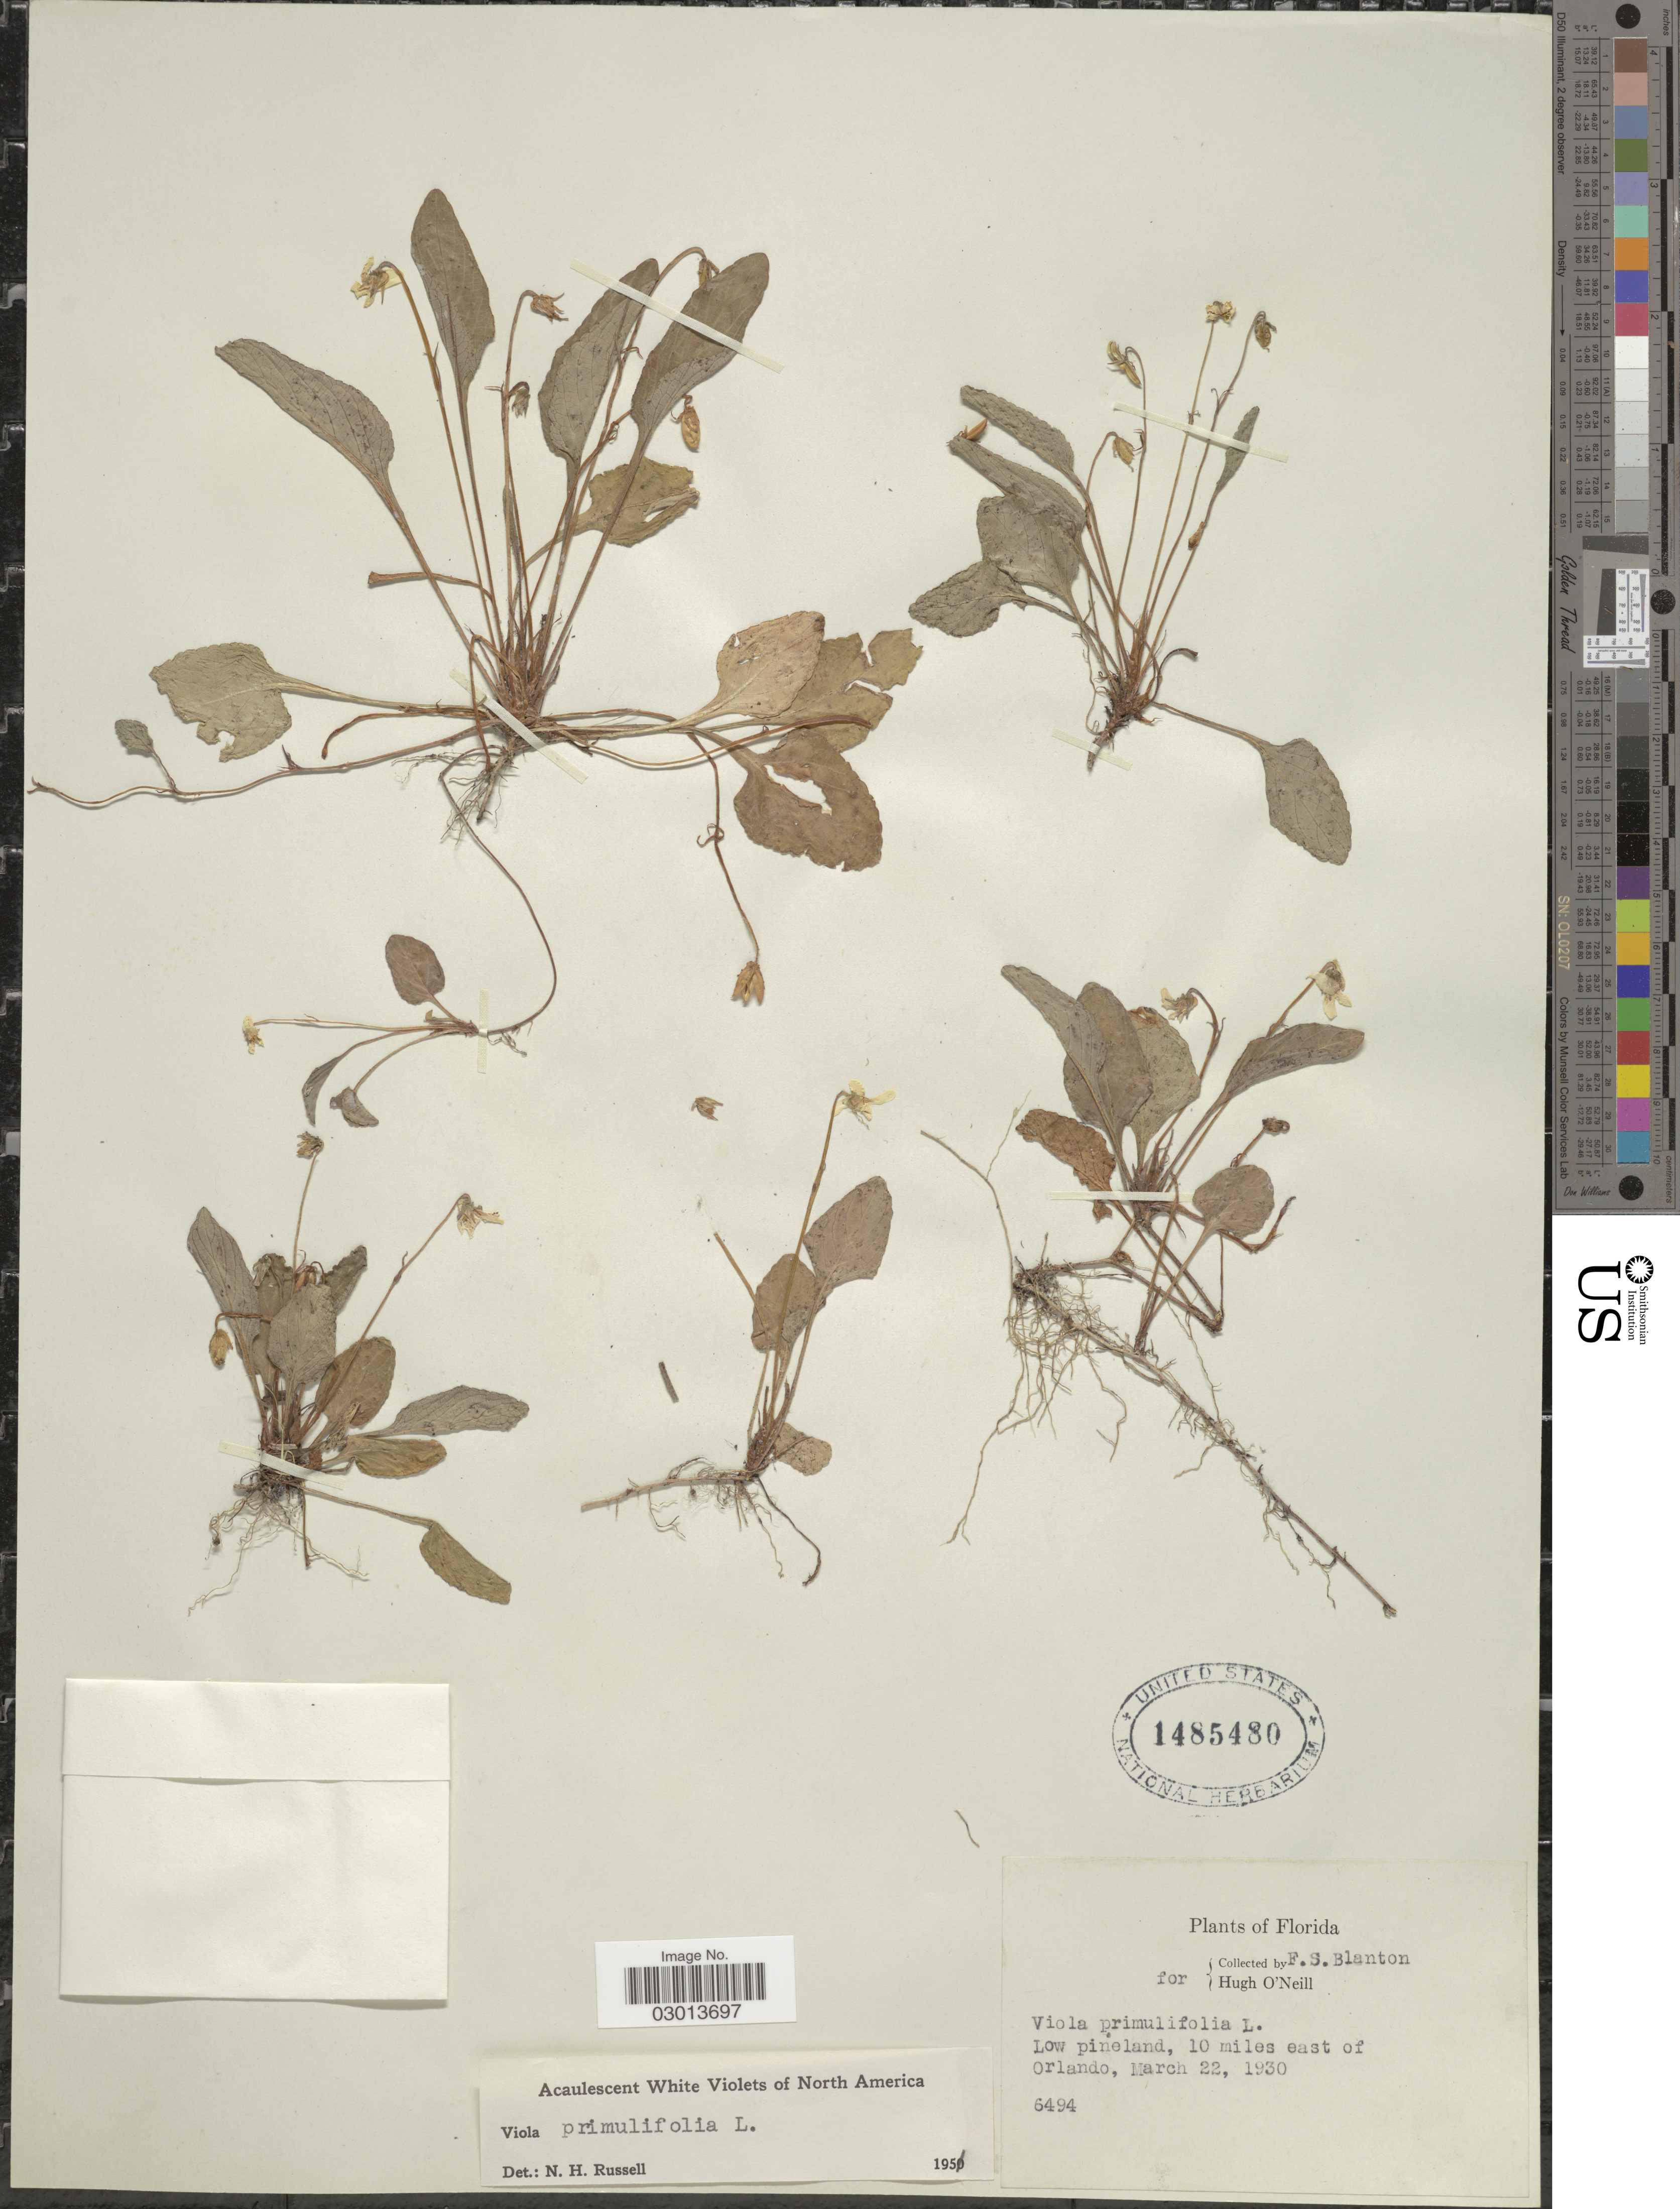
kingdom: Plantae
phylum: Tracheophyta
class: Magnoliopsida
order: Malpighiales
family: Violaceae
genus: Viola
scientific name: Viola primulifolia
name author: L.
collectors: F. S. Blanton & H. O'Neill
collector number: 6494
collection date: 1930-03-22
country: United States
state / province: Florida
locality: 10 miles east of Orlando.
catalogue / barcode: US 1485480